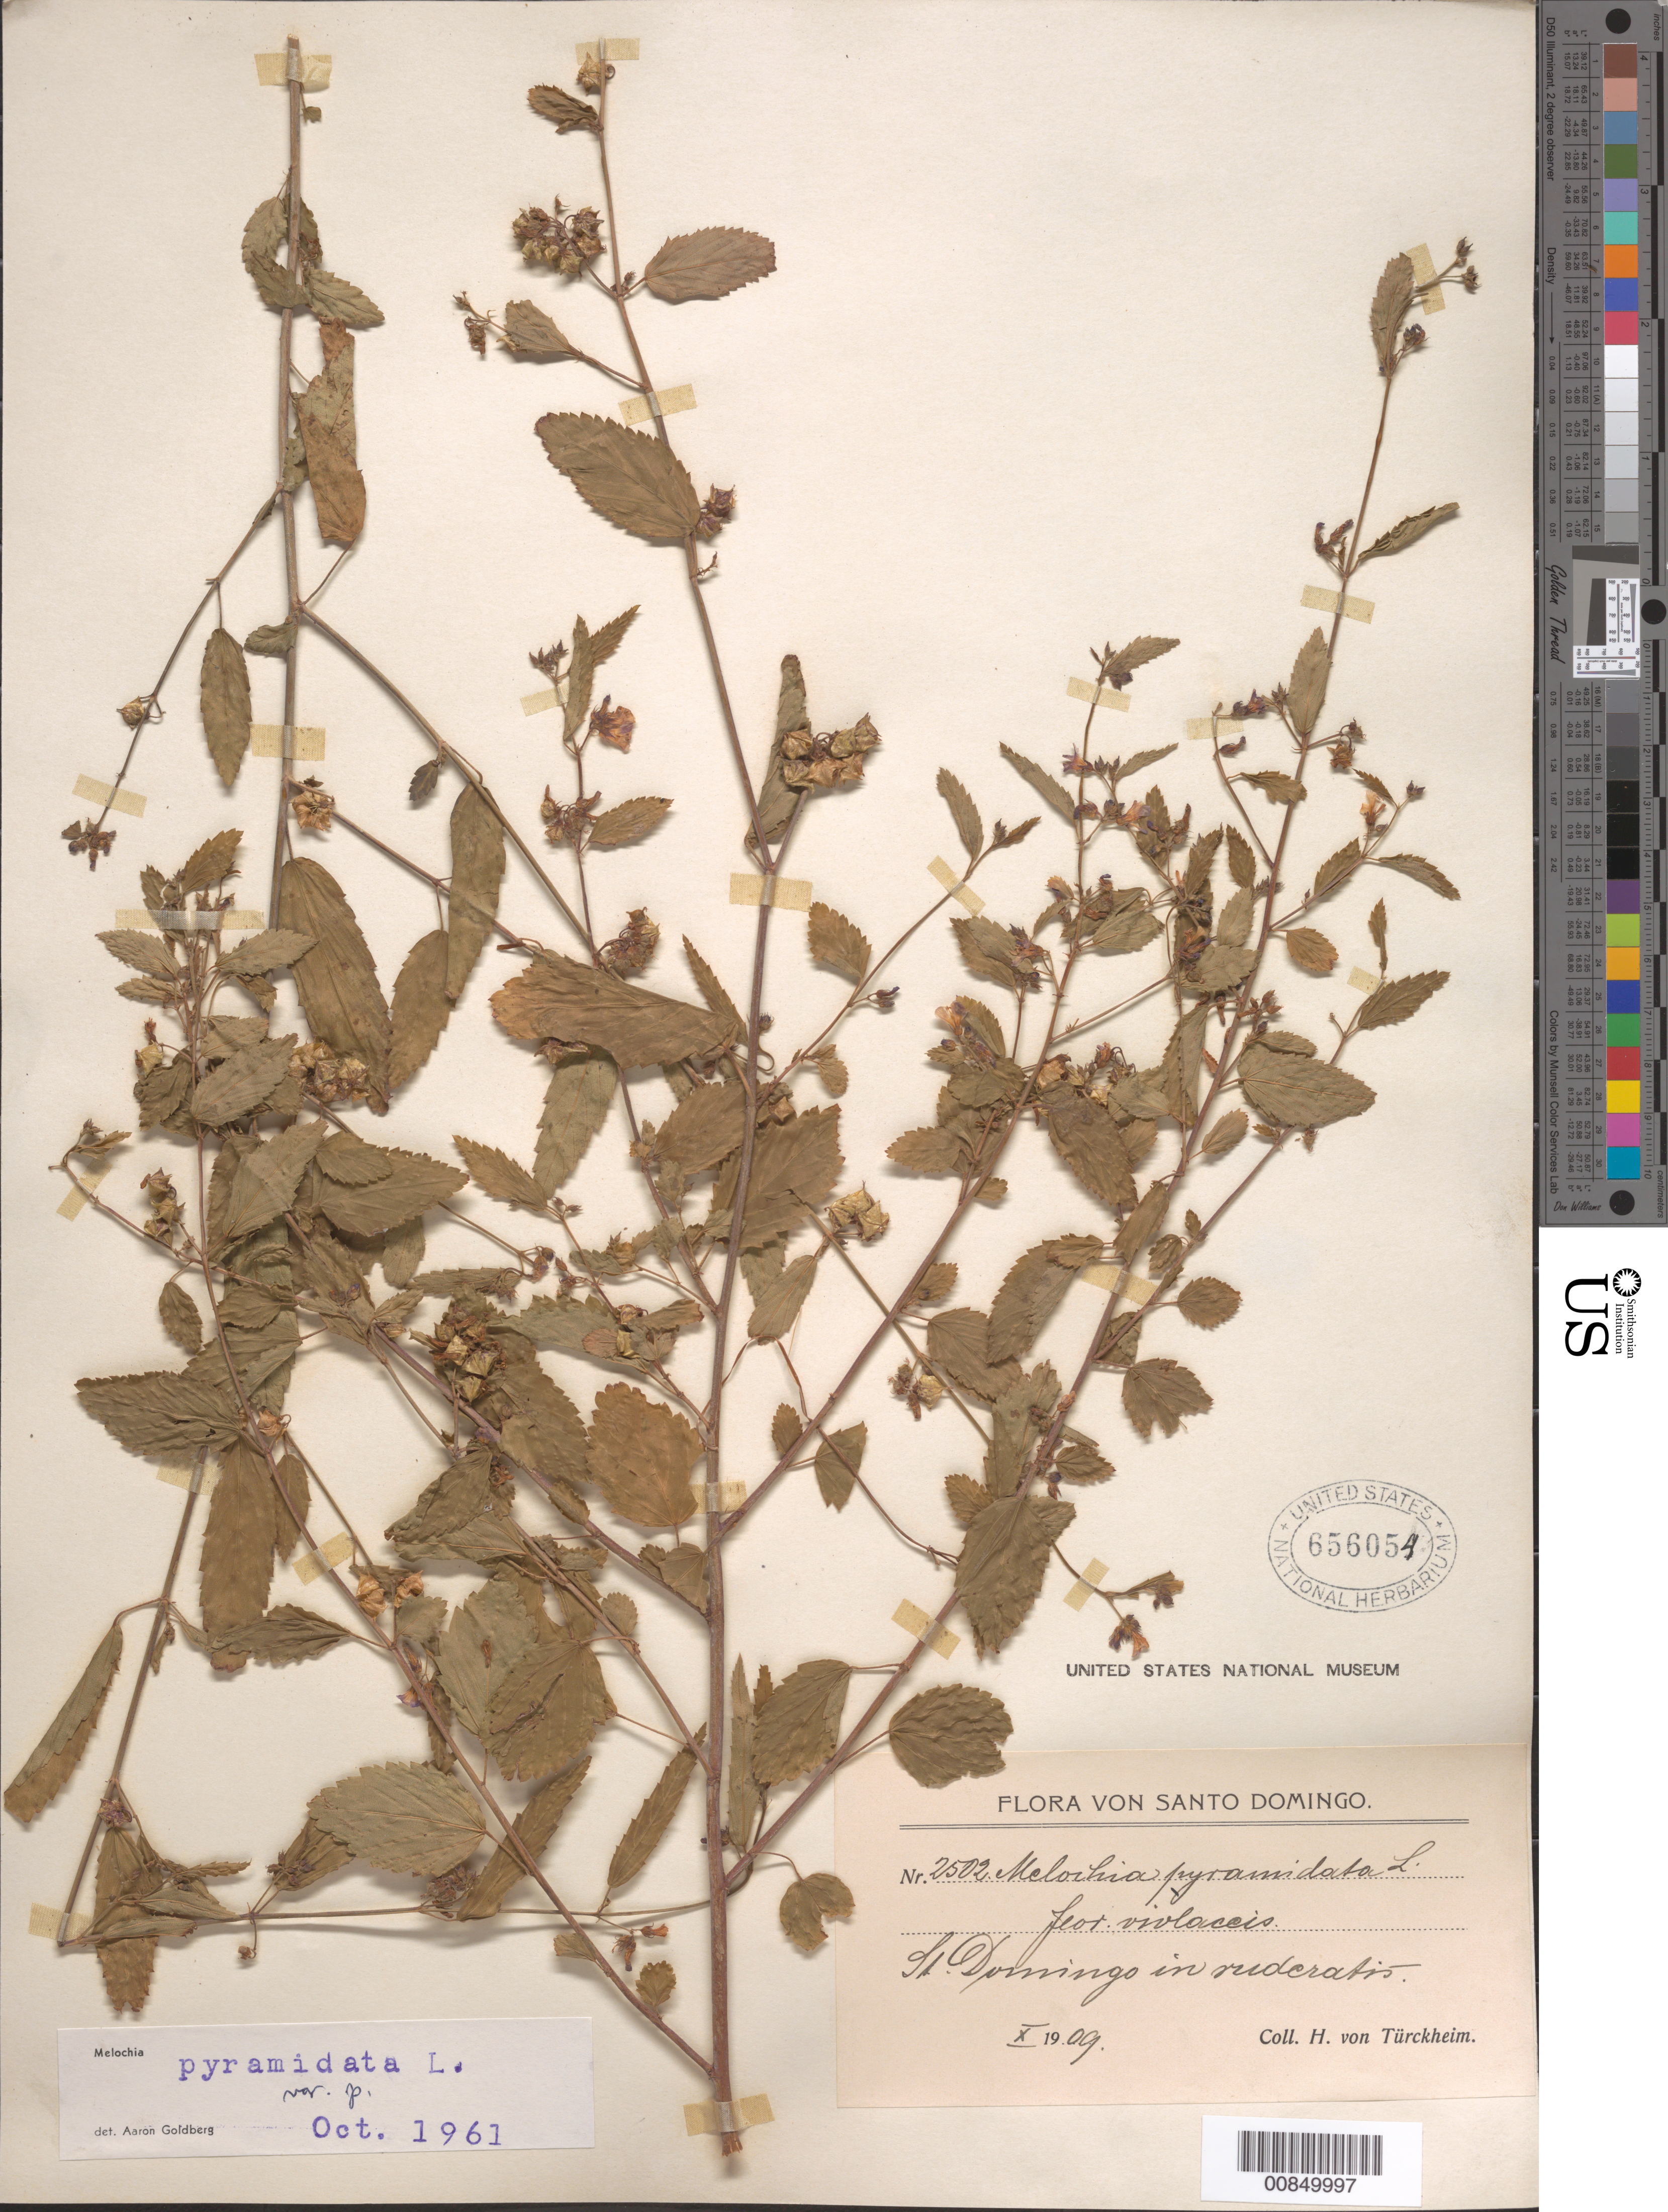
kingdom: Plantae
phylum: Tracheophyta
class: Magnoliopsida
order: Malvales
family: Malvaceae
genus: Melochia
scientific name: Melochia pyramidata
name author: L.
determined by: Goldberg, Aaron, (US), NMNH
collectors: H. von Türckheim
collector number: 2502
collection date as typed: Oct 1909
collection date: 1909-10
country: Dominican Republic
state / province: Distrito Nacional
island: Hispaniola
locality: Santo Domingo City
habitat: In "ruderatis"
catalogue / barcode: US 656054